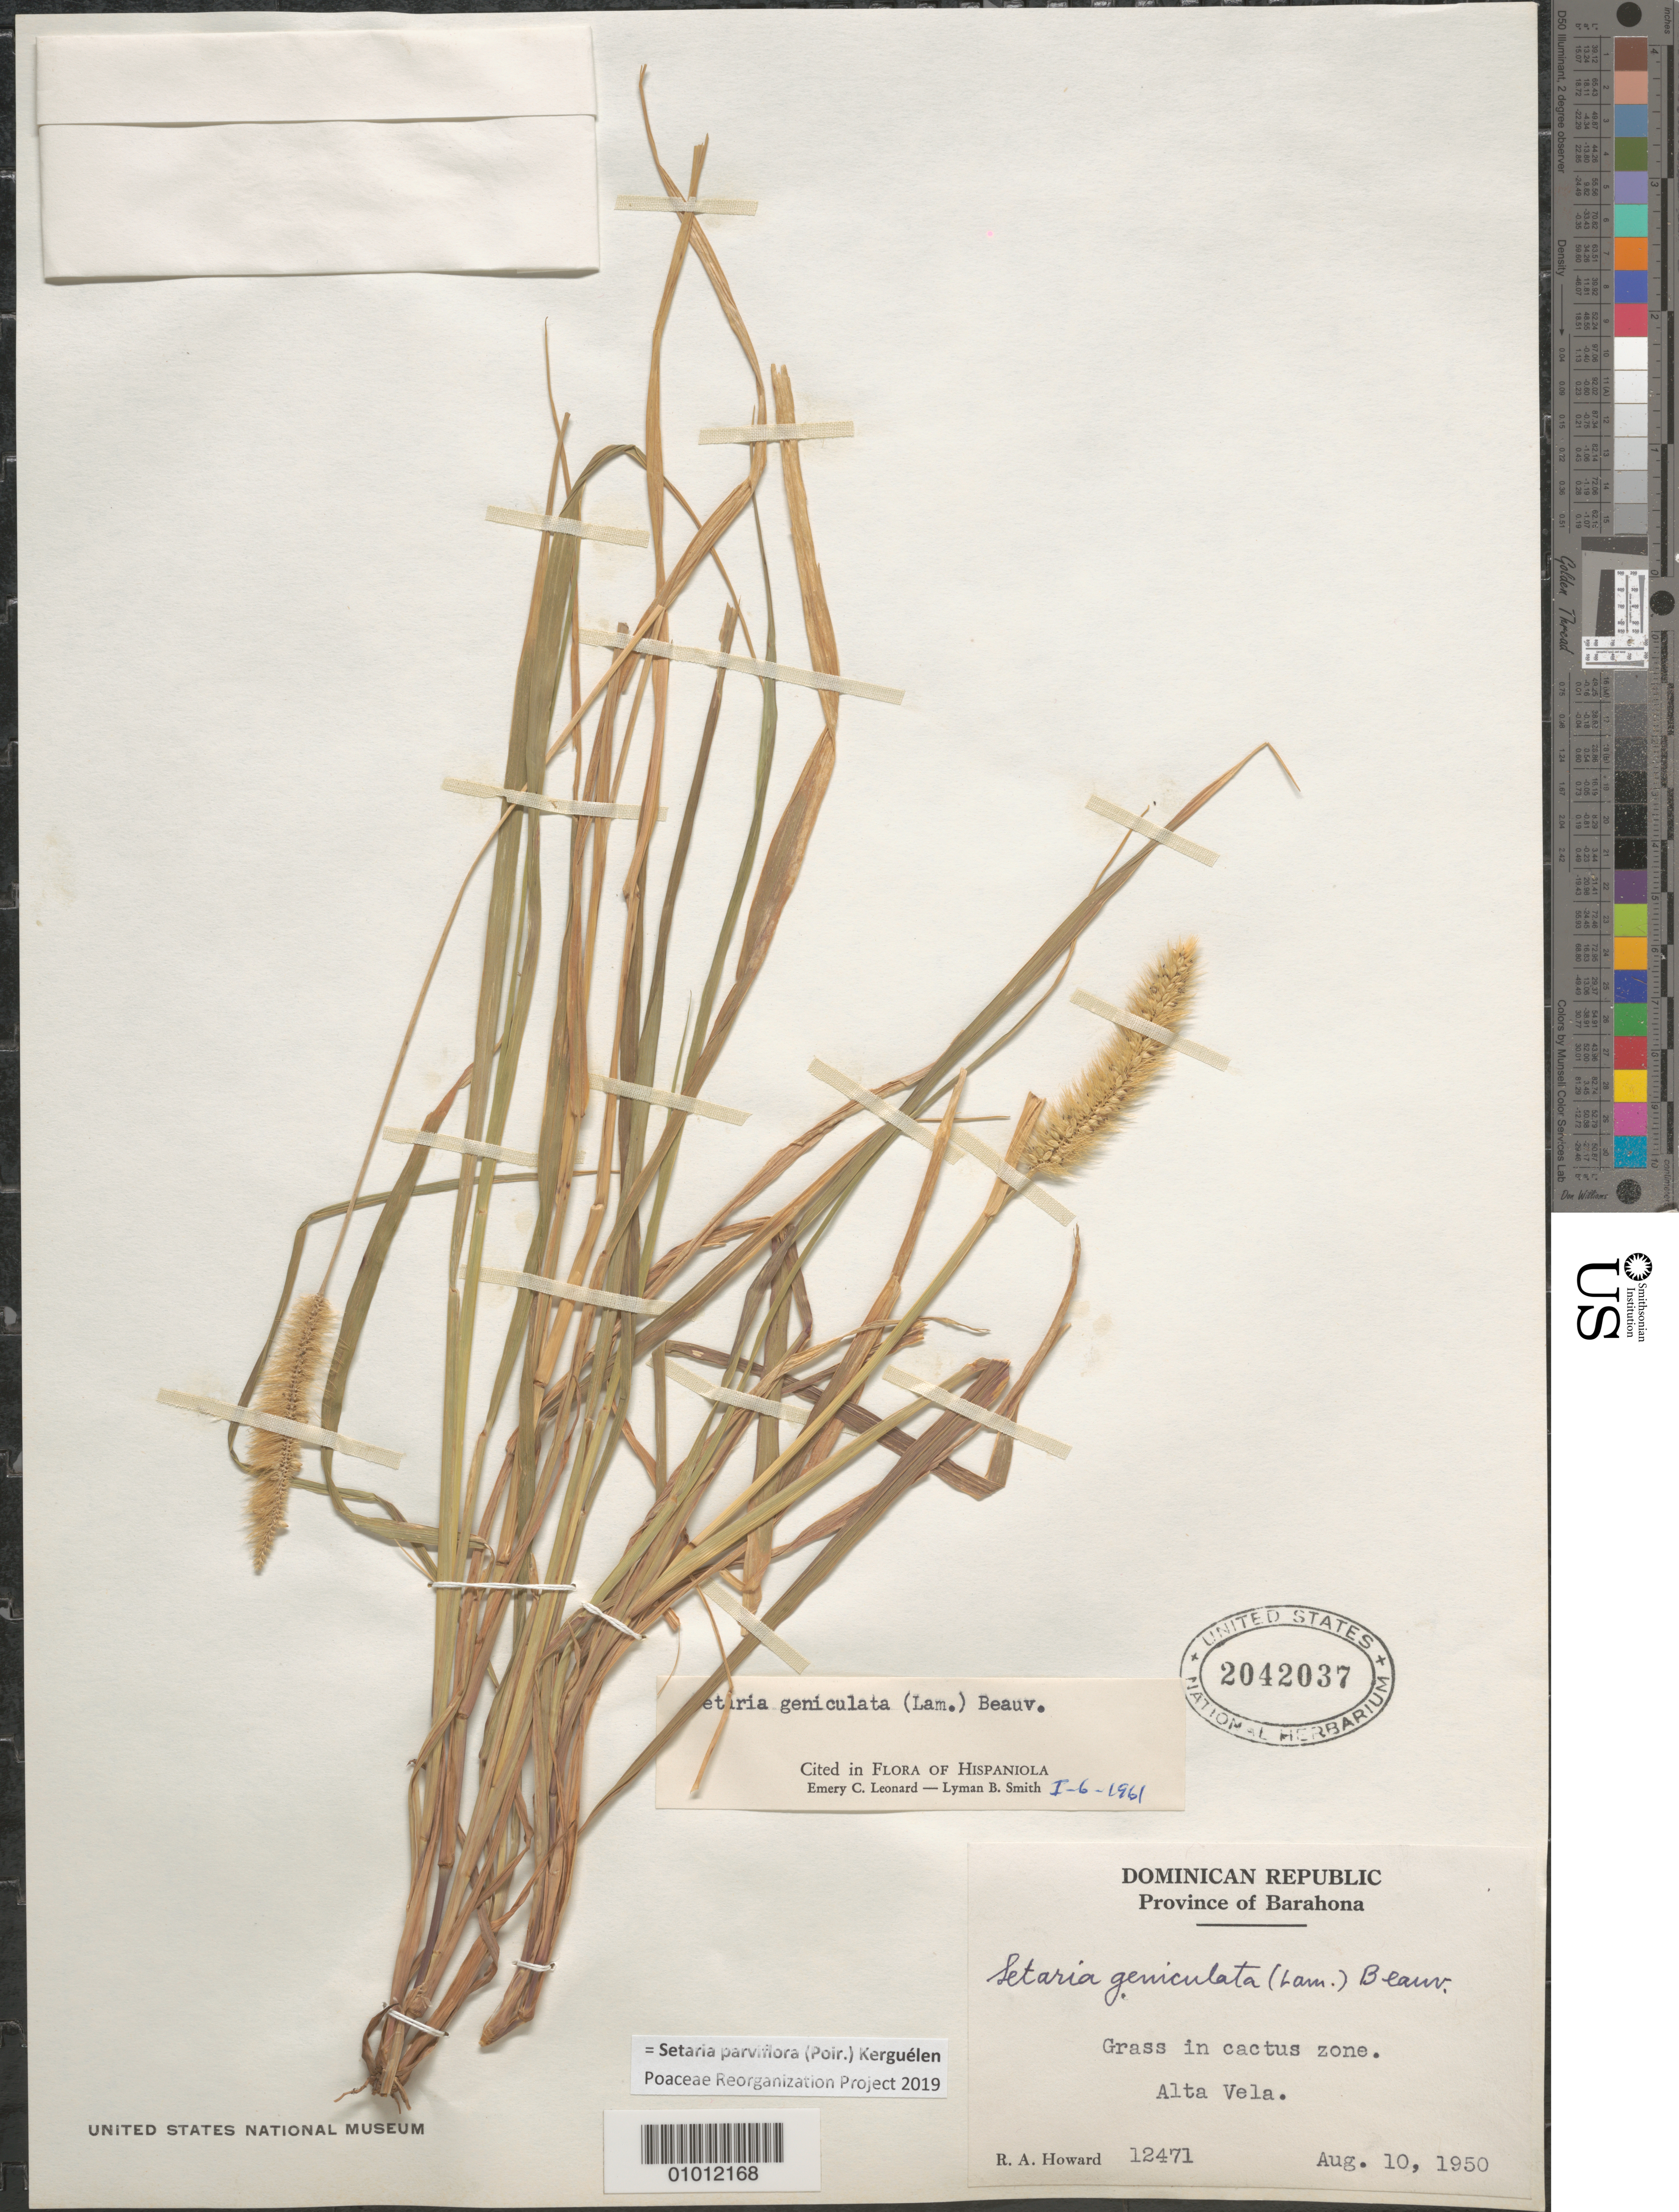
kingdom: Plantae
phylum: Tracheophyta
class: Liliopsida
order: Poales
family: Poaceae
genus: Setaria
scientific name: Setaria parviflora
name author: (Poir.) Kerguélen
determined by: Poaceae Reorganization Project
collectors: R. A. Howard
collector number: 12471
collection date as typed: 10 Aug 1950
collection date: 1950-08-10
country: Dominican Republic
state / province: Barahona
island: Hispaniola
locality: Alta Vela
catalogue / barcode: US 2042037